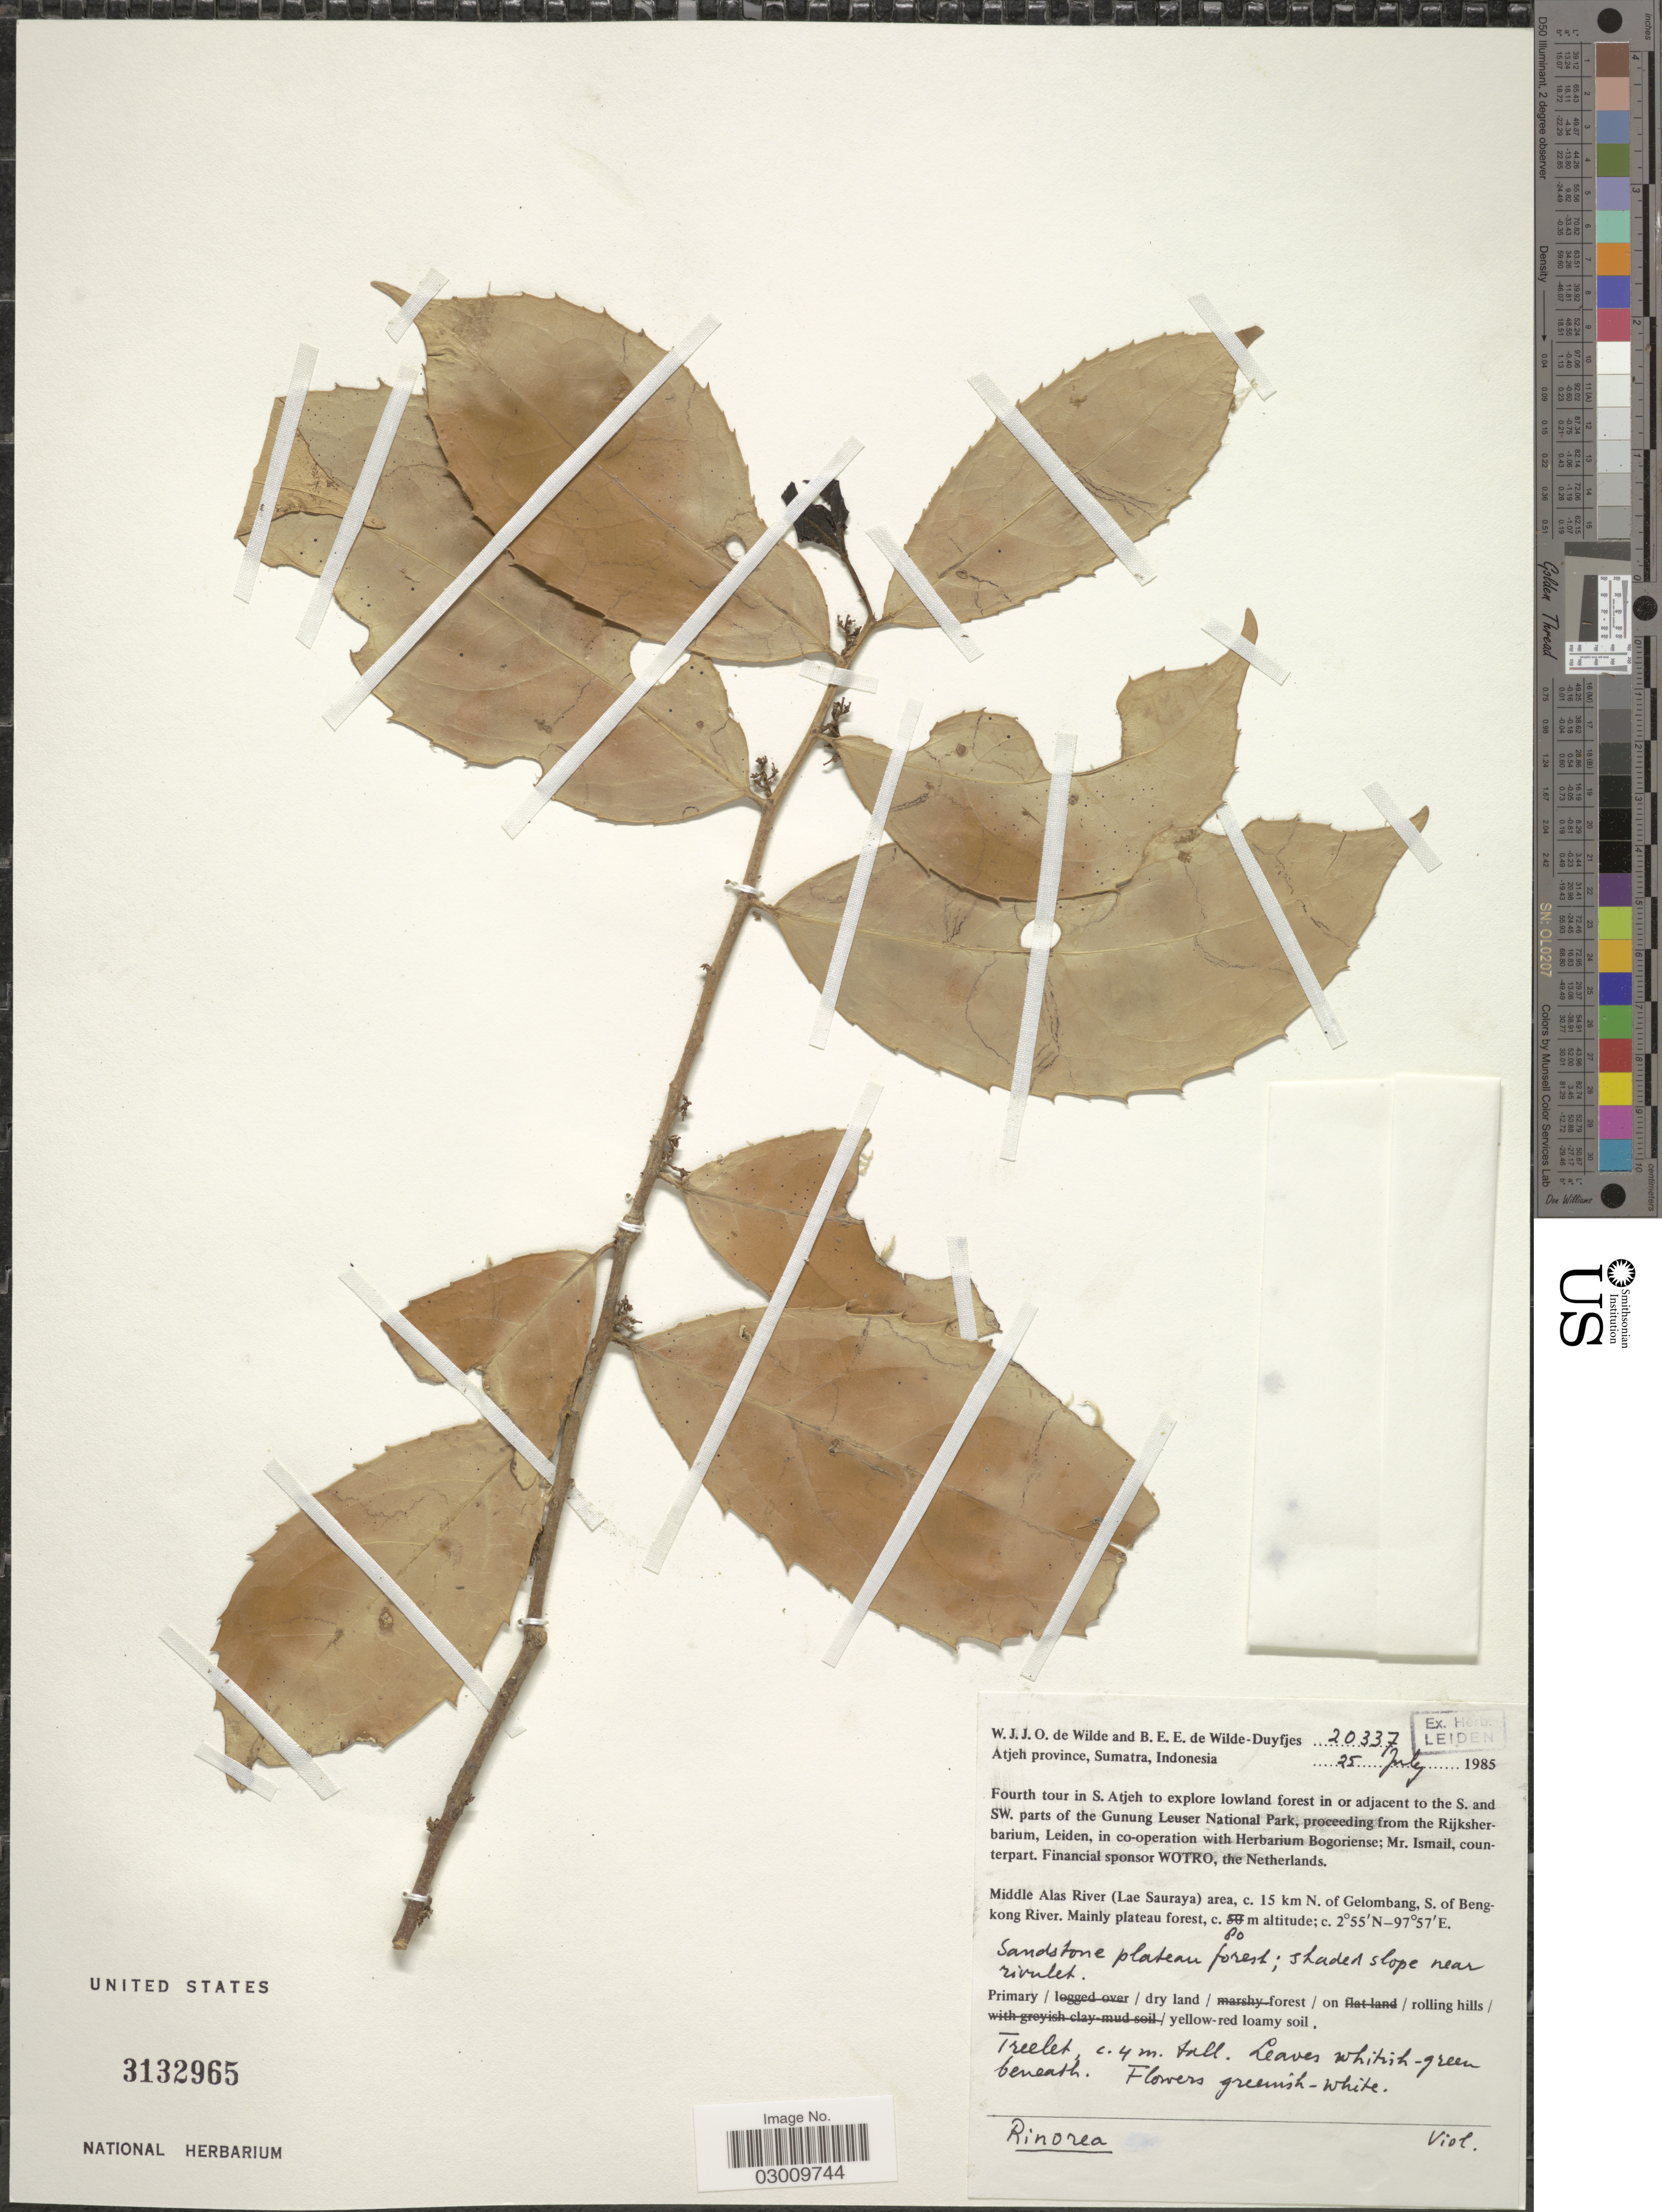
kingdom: Plantae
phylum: Tracheophyta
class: Magnoliopsida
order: Malpighiales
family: Violaceae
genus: Rinorea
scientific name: Rinorea sp.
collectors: W. J. de Wilde & B. E. de Wilde-Duyfjes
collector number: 20337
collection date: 1985-07-25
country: Indonesia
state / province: Sumatra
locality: Atheh province. Middle Alas River (Lae Sauraya) area, c. 15 km N. of Gelombang, S. of Bengkong River.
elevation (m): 80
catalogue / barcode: US 3132965